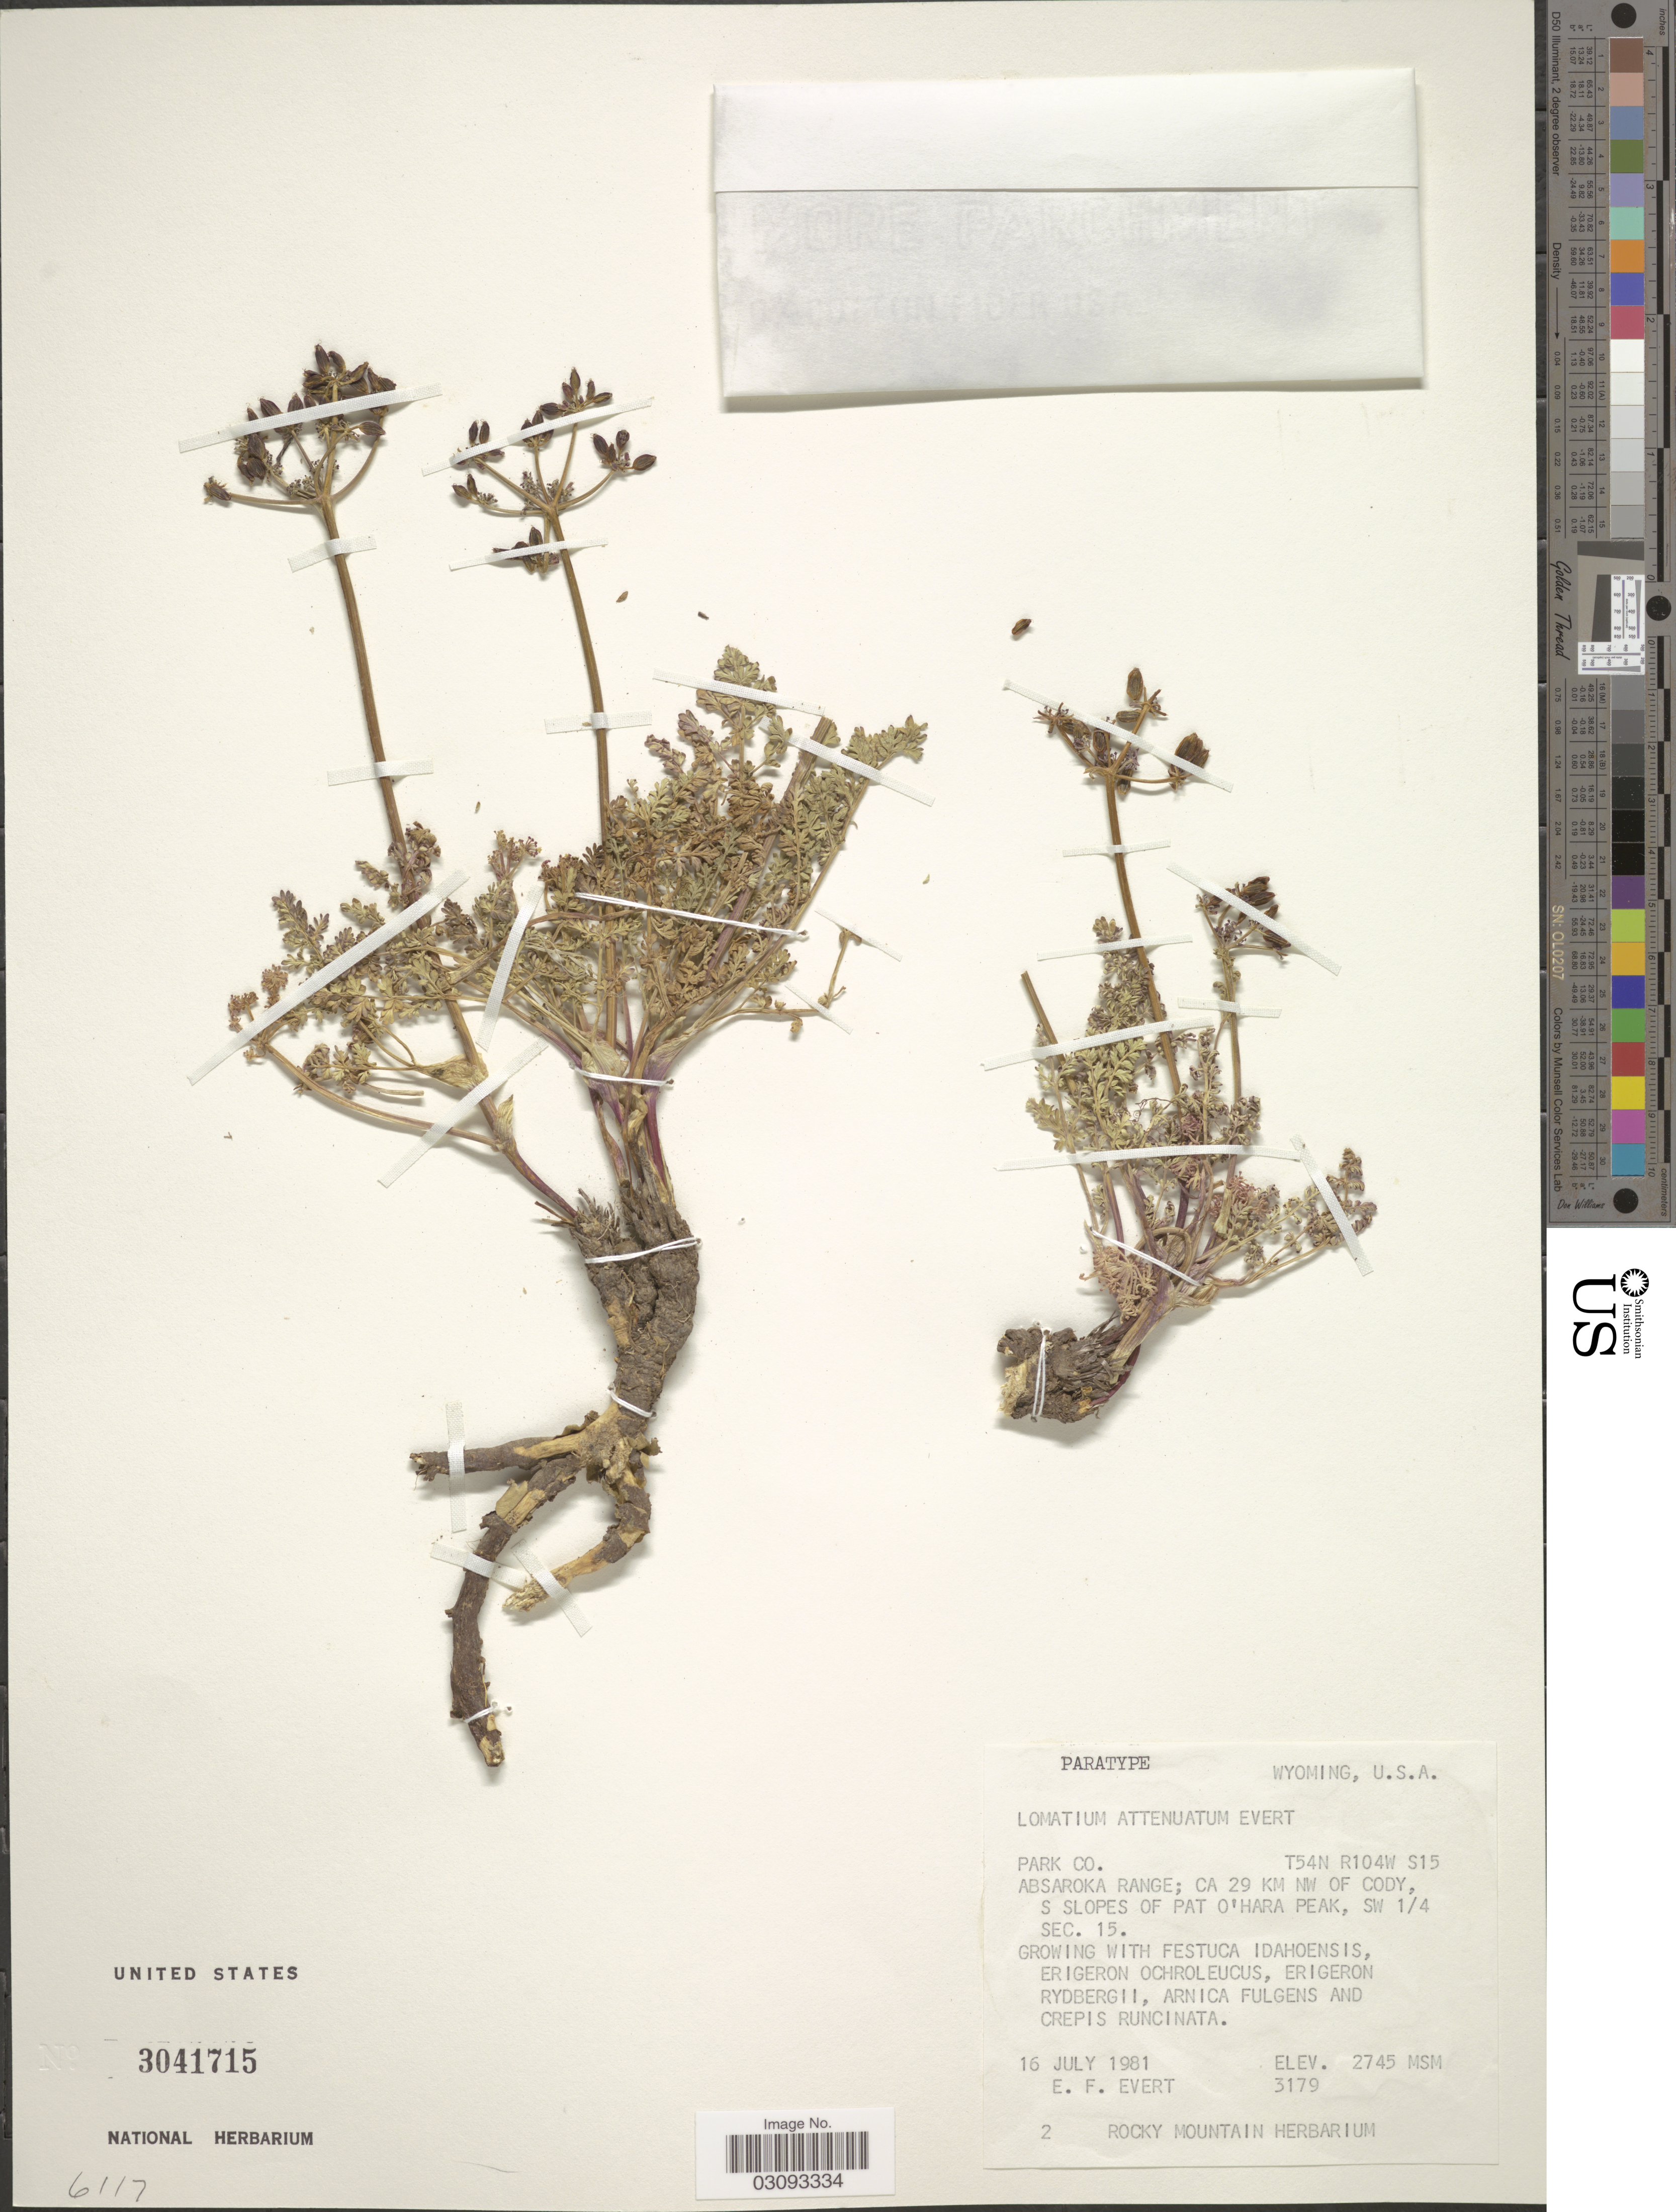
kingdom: Plantae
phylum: Tracheophyta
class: Magnoliopsida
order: Apiales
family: Apiaceae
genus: Lomatium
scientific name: Lomatium attenuatum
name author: Evert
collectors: E. Evert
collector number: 3179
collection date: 1981-07-16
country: United States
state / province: Wyoming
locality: Park Co. T54N R104W S15. Absaroka Range; ca 29 km NW of Cody, S slopes of Pat O'Hara Peak, SW ¼ Sec. 15.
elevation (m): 2745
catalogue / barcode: US 3041715